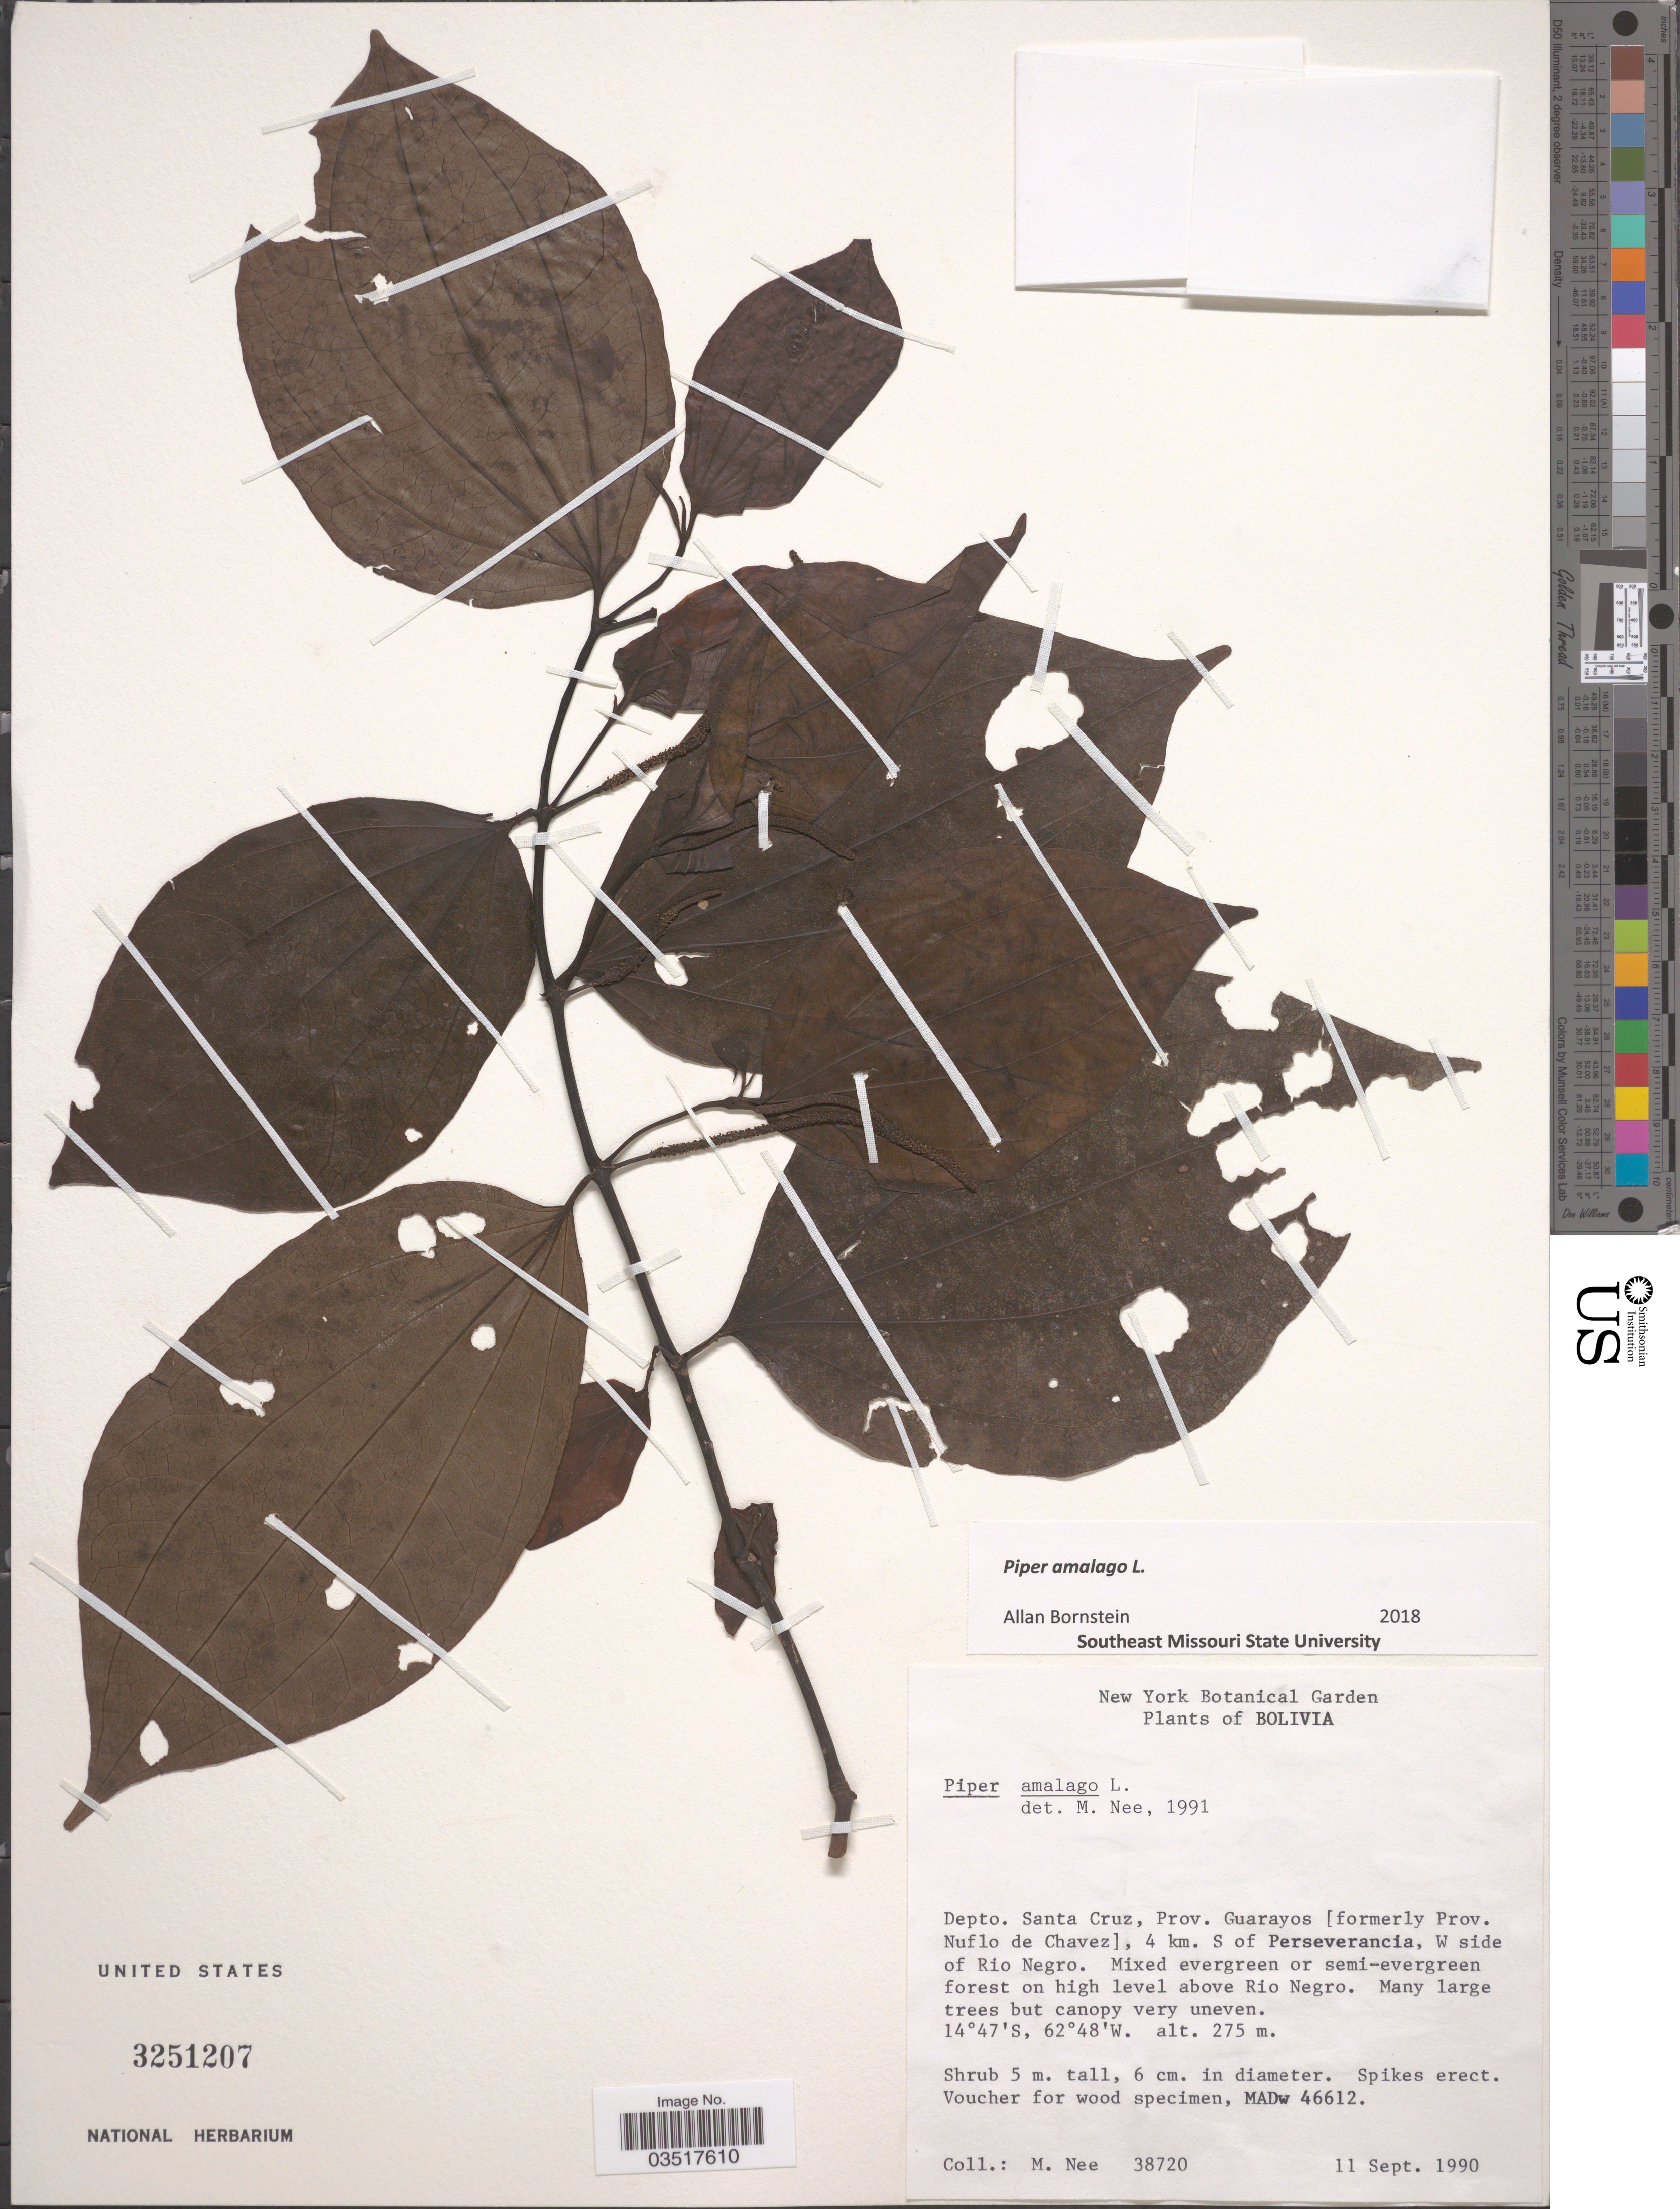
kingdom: Plantae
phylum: Tracheophyta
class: Magnoliopsida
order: Piperales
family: Piperaceae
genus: Piper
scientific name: Piper amalago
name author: L.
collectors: M. Nee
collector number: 38720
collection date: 1990-09-11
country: Bolivia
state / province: Santa Cruz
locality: Depto. Santa Cruz, Prov. Guarayos [formerly Prov. Nuflo de Chavez], 4 km. S of Perseverancia, W side of Rio Negro. On high level above Rio Negro.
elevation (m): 275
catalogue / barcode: US 3251207